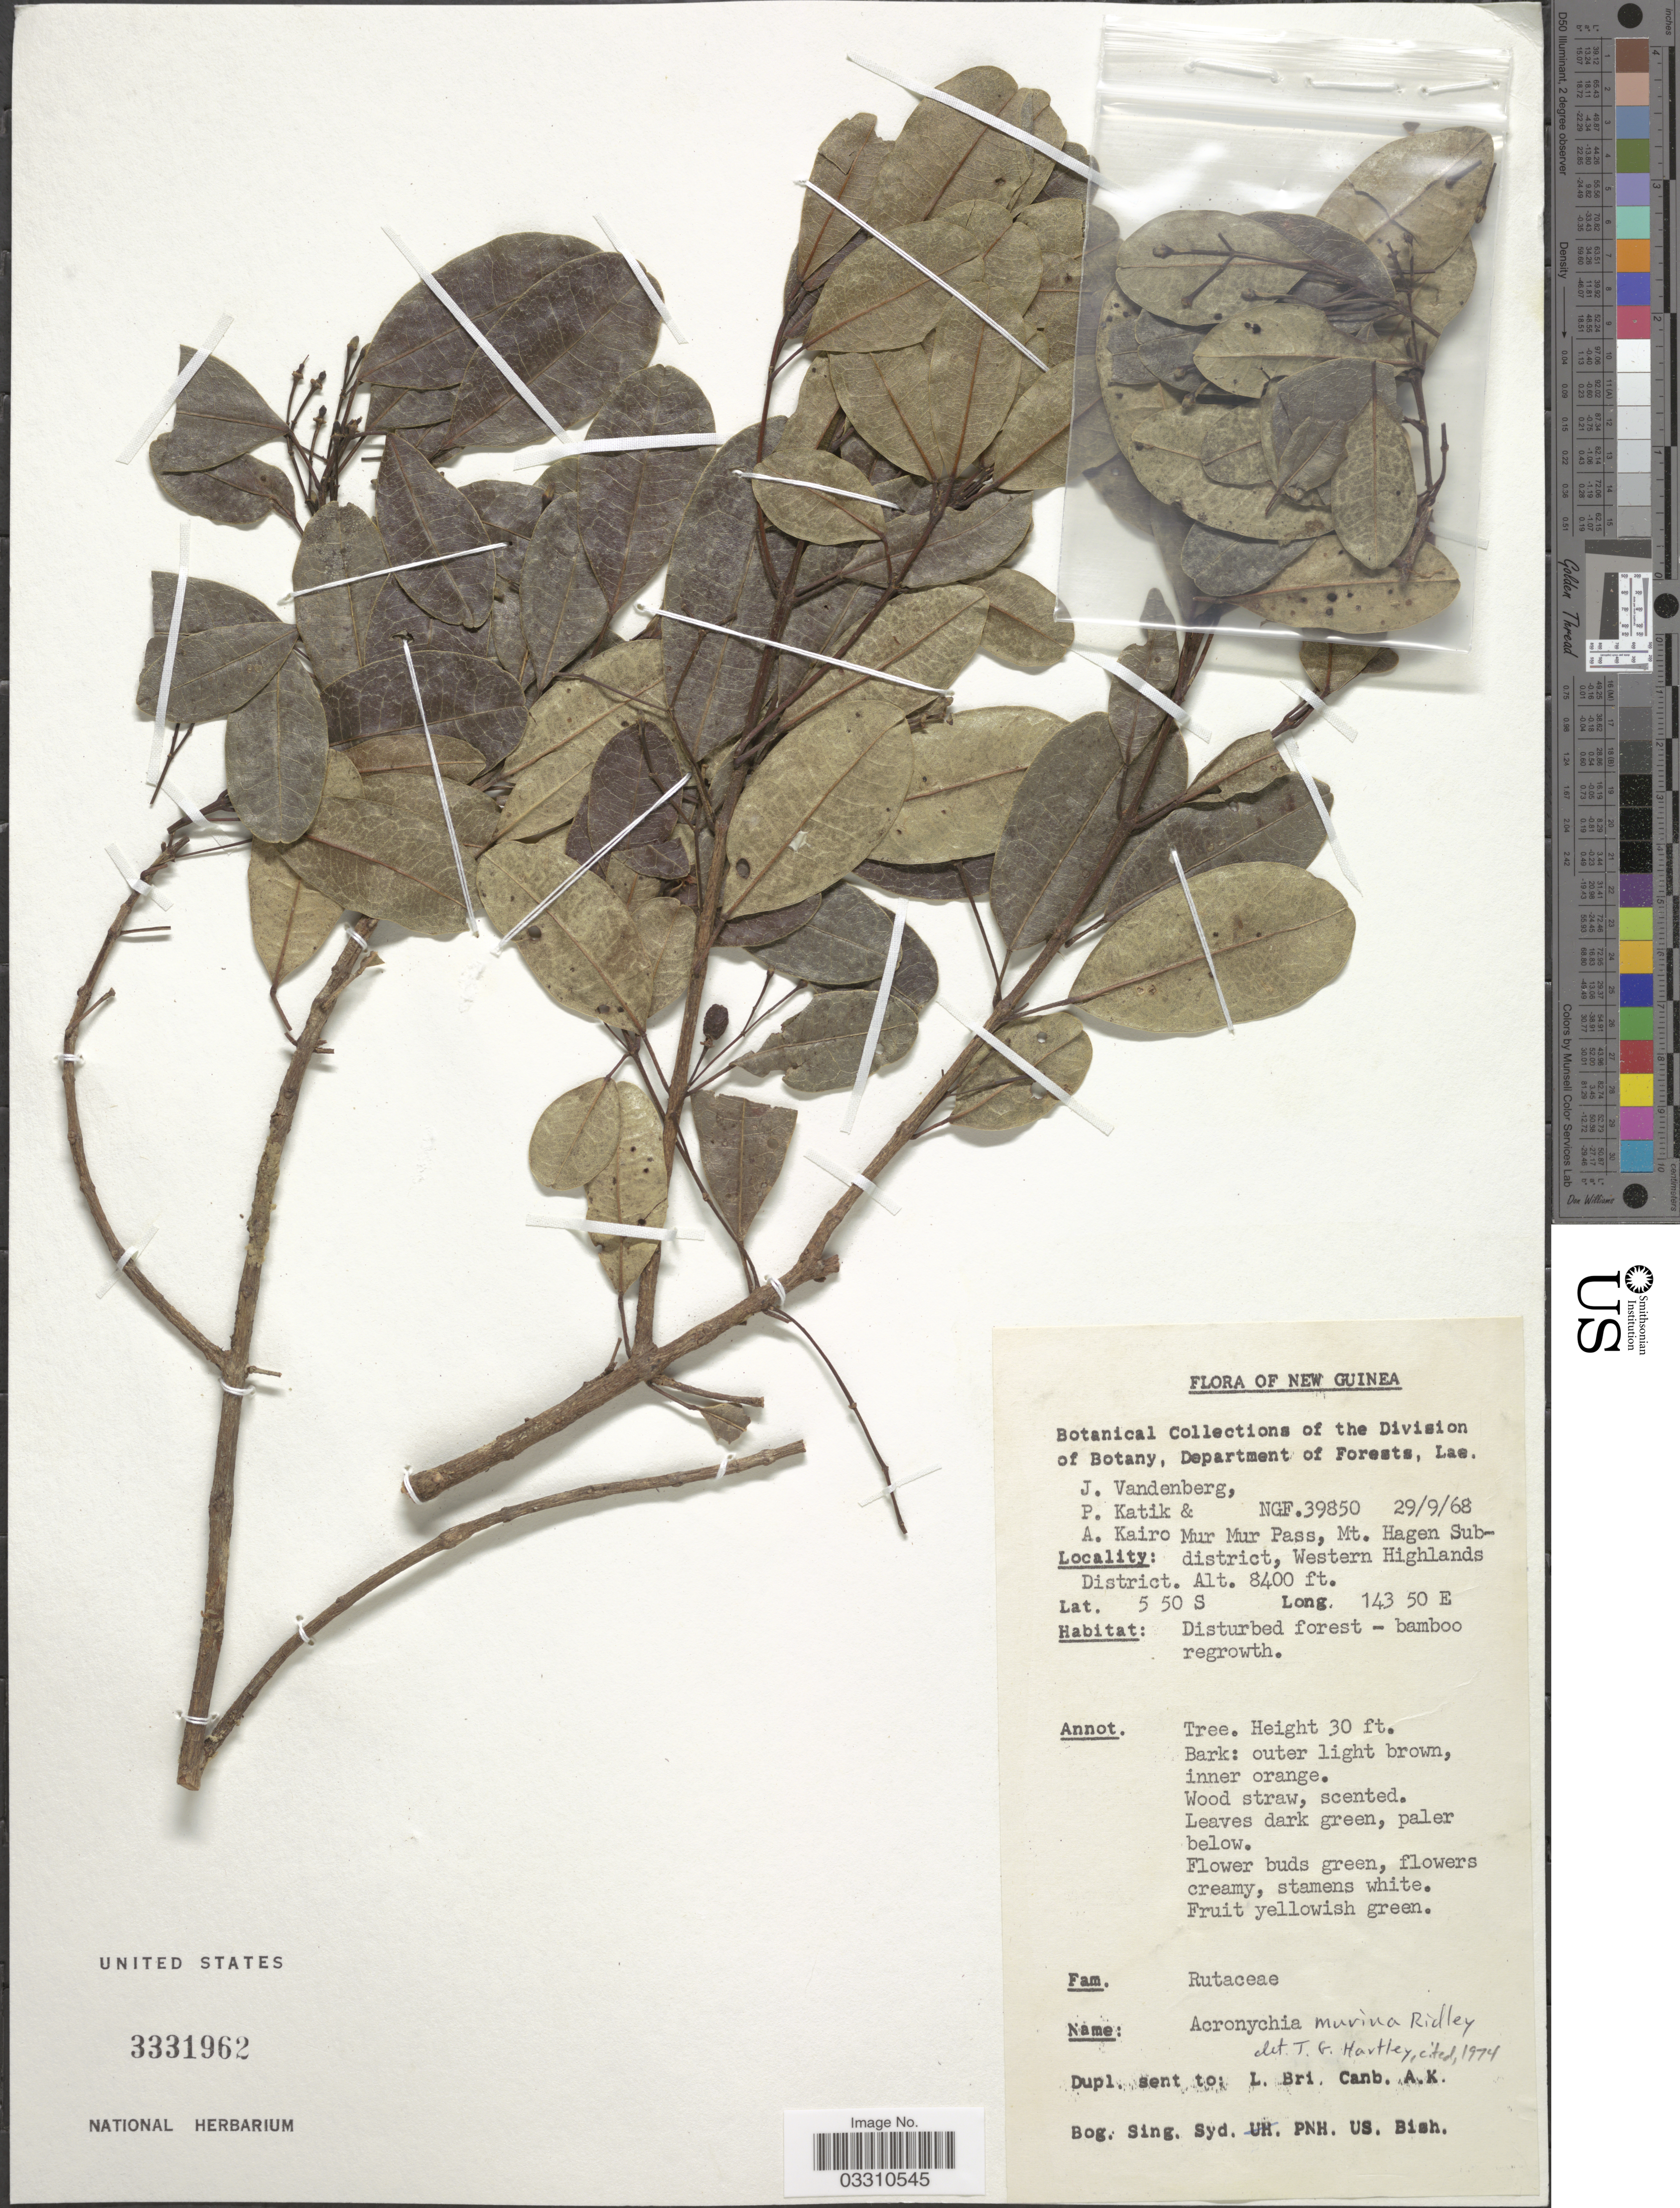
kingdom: Plantae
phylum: Tracheophyta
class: Magnoliopsida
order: Sapindales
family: Rutaceae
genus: Acronychia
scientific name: Acronychia murina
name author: Ridl.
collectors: J. Vandenberg, P. Katik & A. Kairo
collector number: NGF39850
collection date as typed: Transcribed d/m/y: 29/9/68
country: Papua New Guinea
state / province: Western Highlands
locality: New Guinea, Mur Mur Pass, Mt. Hagen Subdistrict, Western Highlands District.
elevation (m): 2560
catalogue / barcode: US 3331962